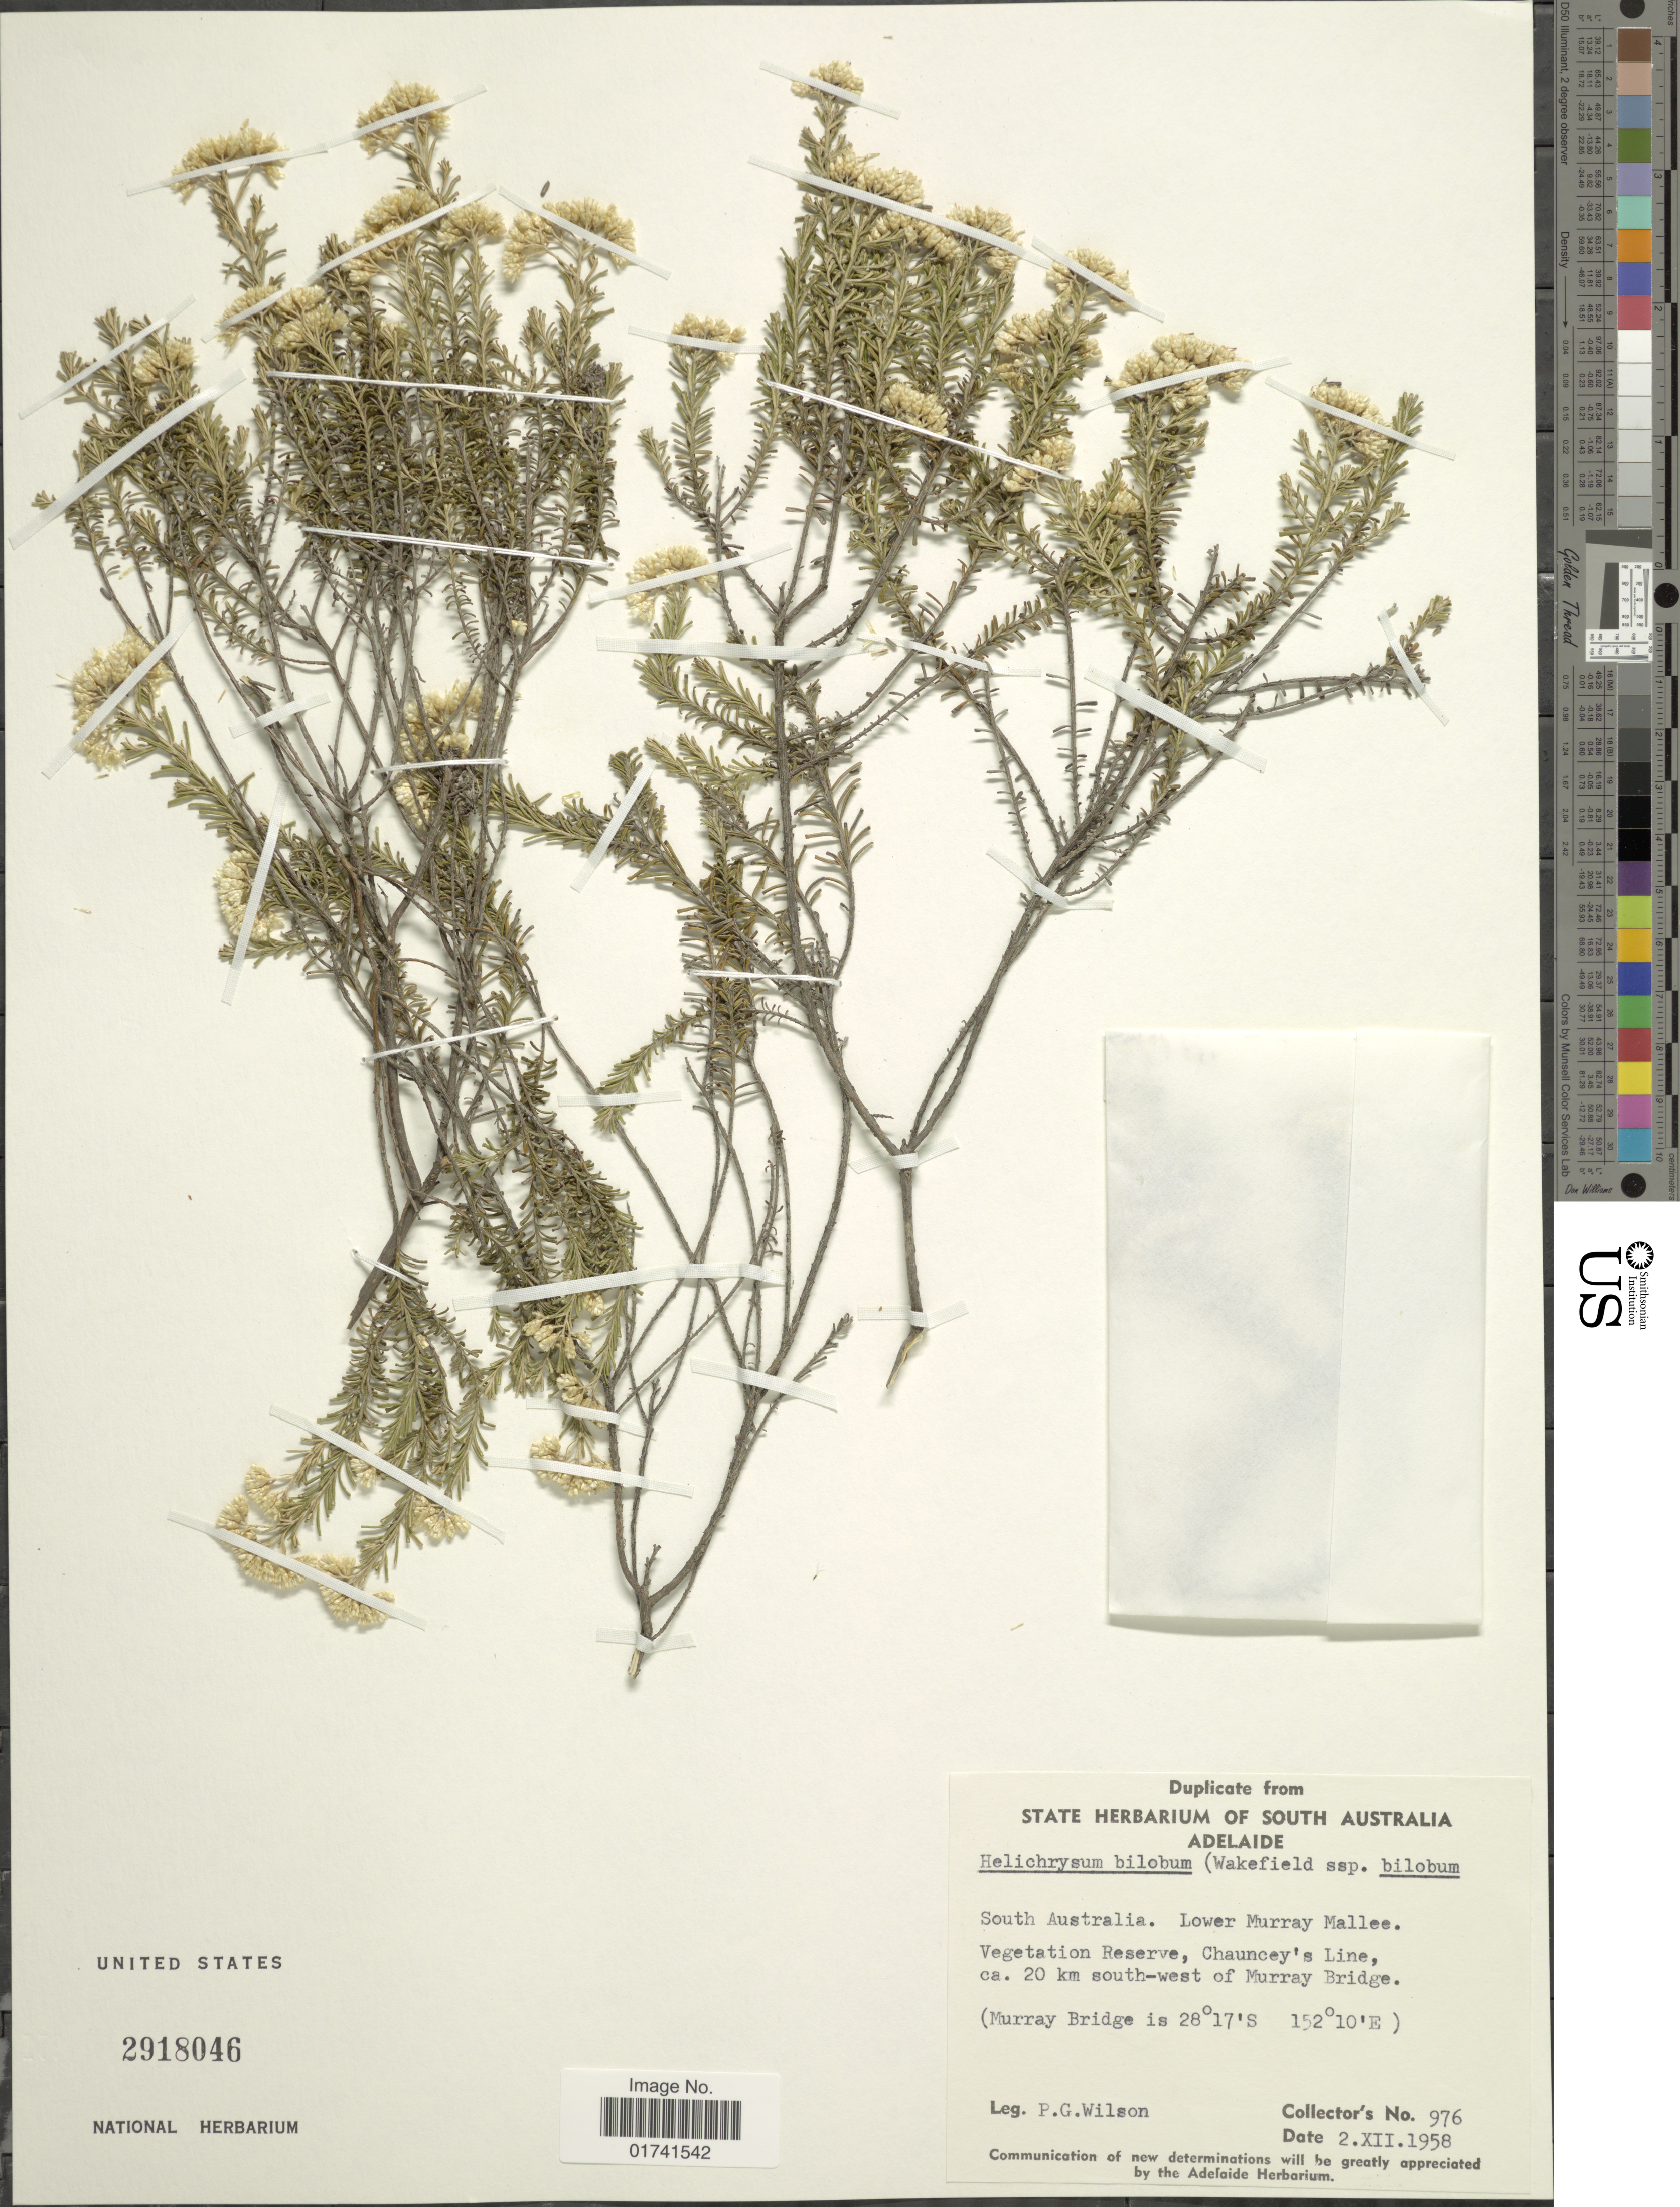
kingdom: Plantae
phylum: Tracheophyta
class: Magnoliopsida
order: Asterales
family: Asteraceae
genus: Ozothamnus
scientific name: Ozothamnus bilobus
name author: Anderb.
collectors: P. Wilson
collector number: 976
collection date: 1958-12-02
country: Australia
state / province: South Australia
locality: Lower Murry Mallee, Vegetation Reserve, Chancey's Line, ca. 20 km south-west of Murray Bridge.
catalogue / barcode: US 2918046